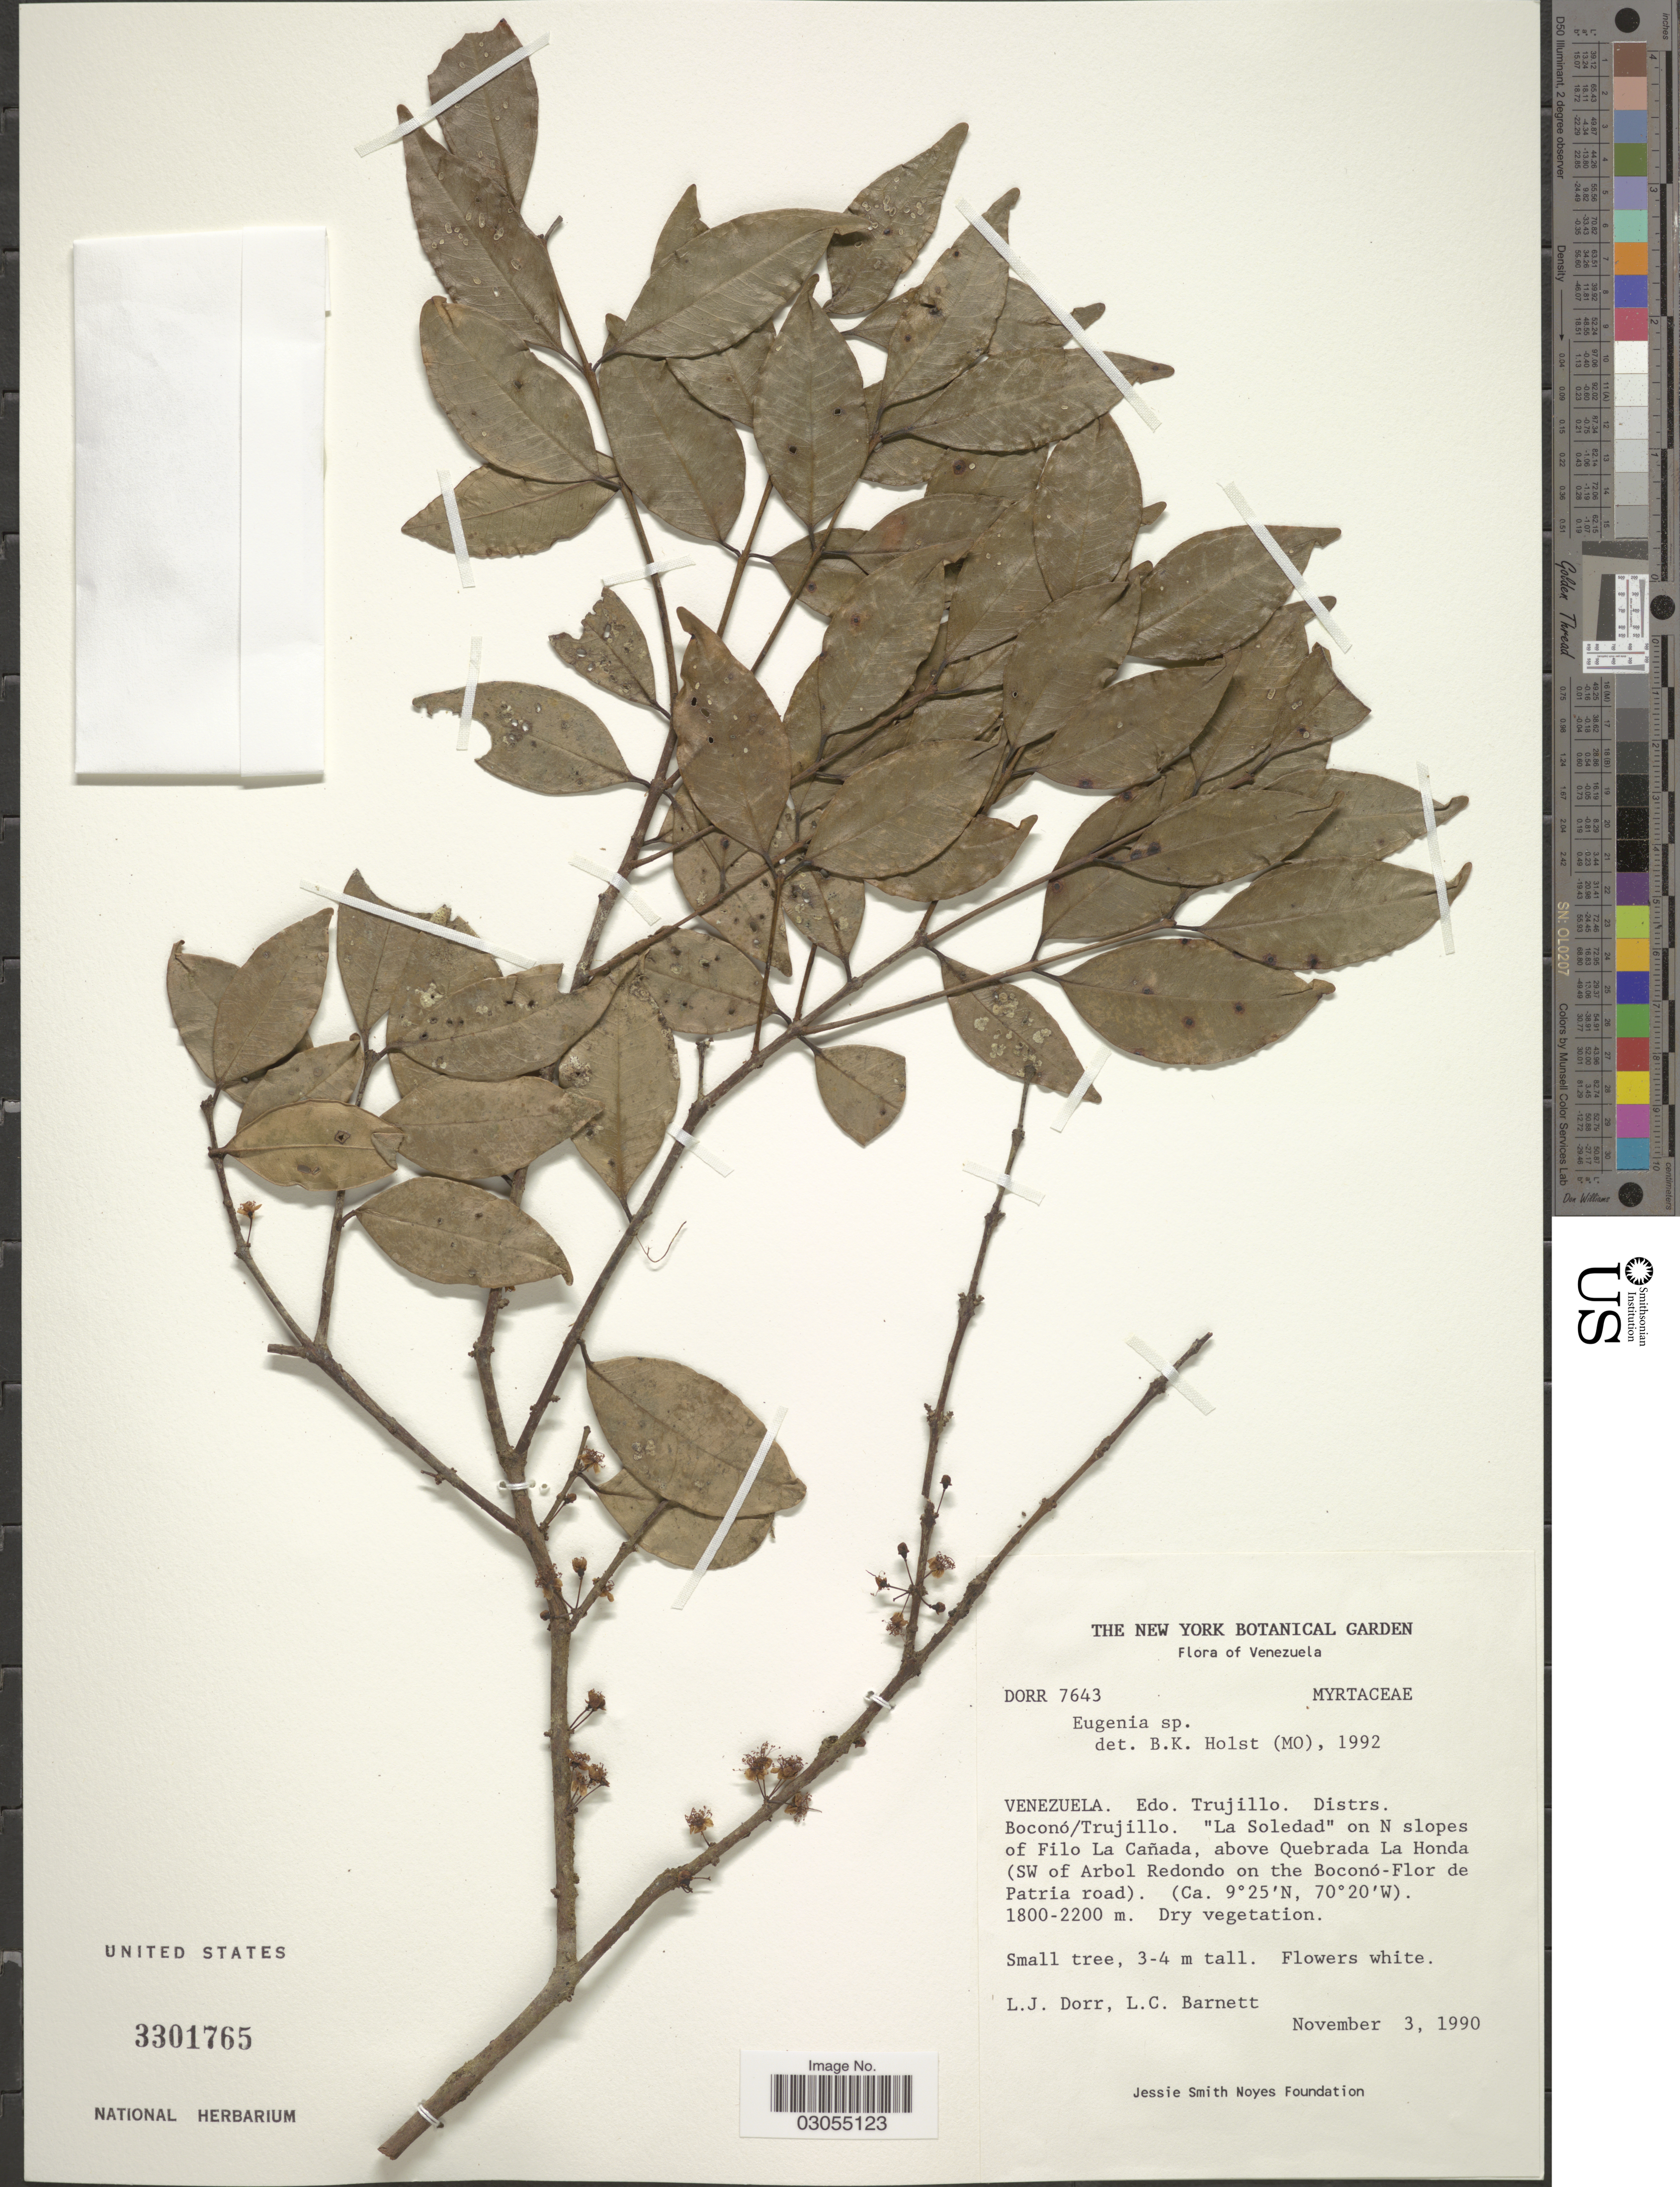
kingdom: Plantae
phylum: Tracheophyta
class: Magnoliopsida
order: Myrtales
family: Myrtaceae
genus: Eugenia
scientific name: Eugenia sp.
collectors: L. J. Dorr & L. C. Barnett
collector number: DORR7643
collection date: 1990-11-03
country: Venezuela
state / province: Trujillo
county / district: Boconó/Trujillo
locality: "La Soledad" on N slopes of Filo La Cañada, above Quebrada La Honda (SW of Arbol Redondo on the Boconó-Flor de Patria road)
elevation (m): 1800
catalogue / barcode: US 3301765